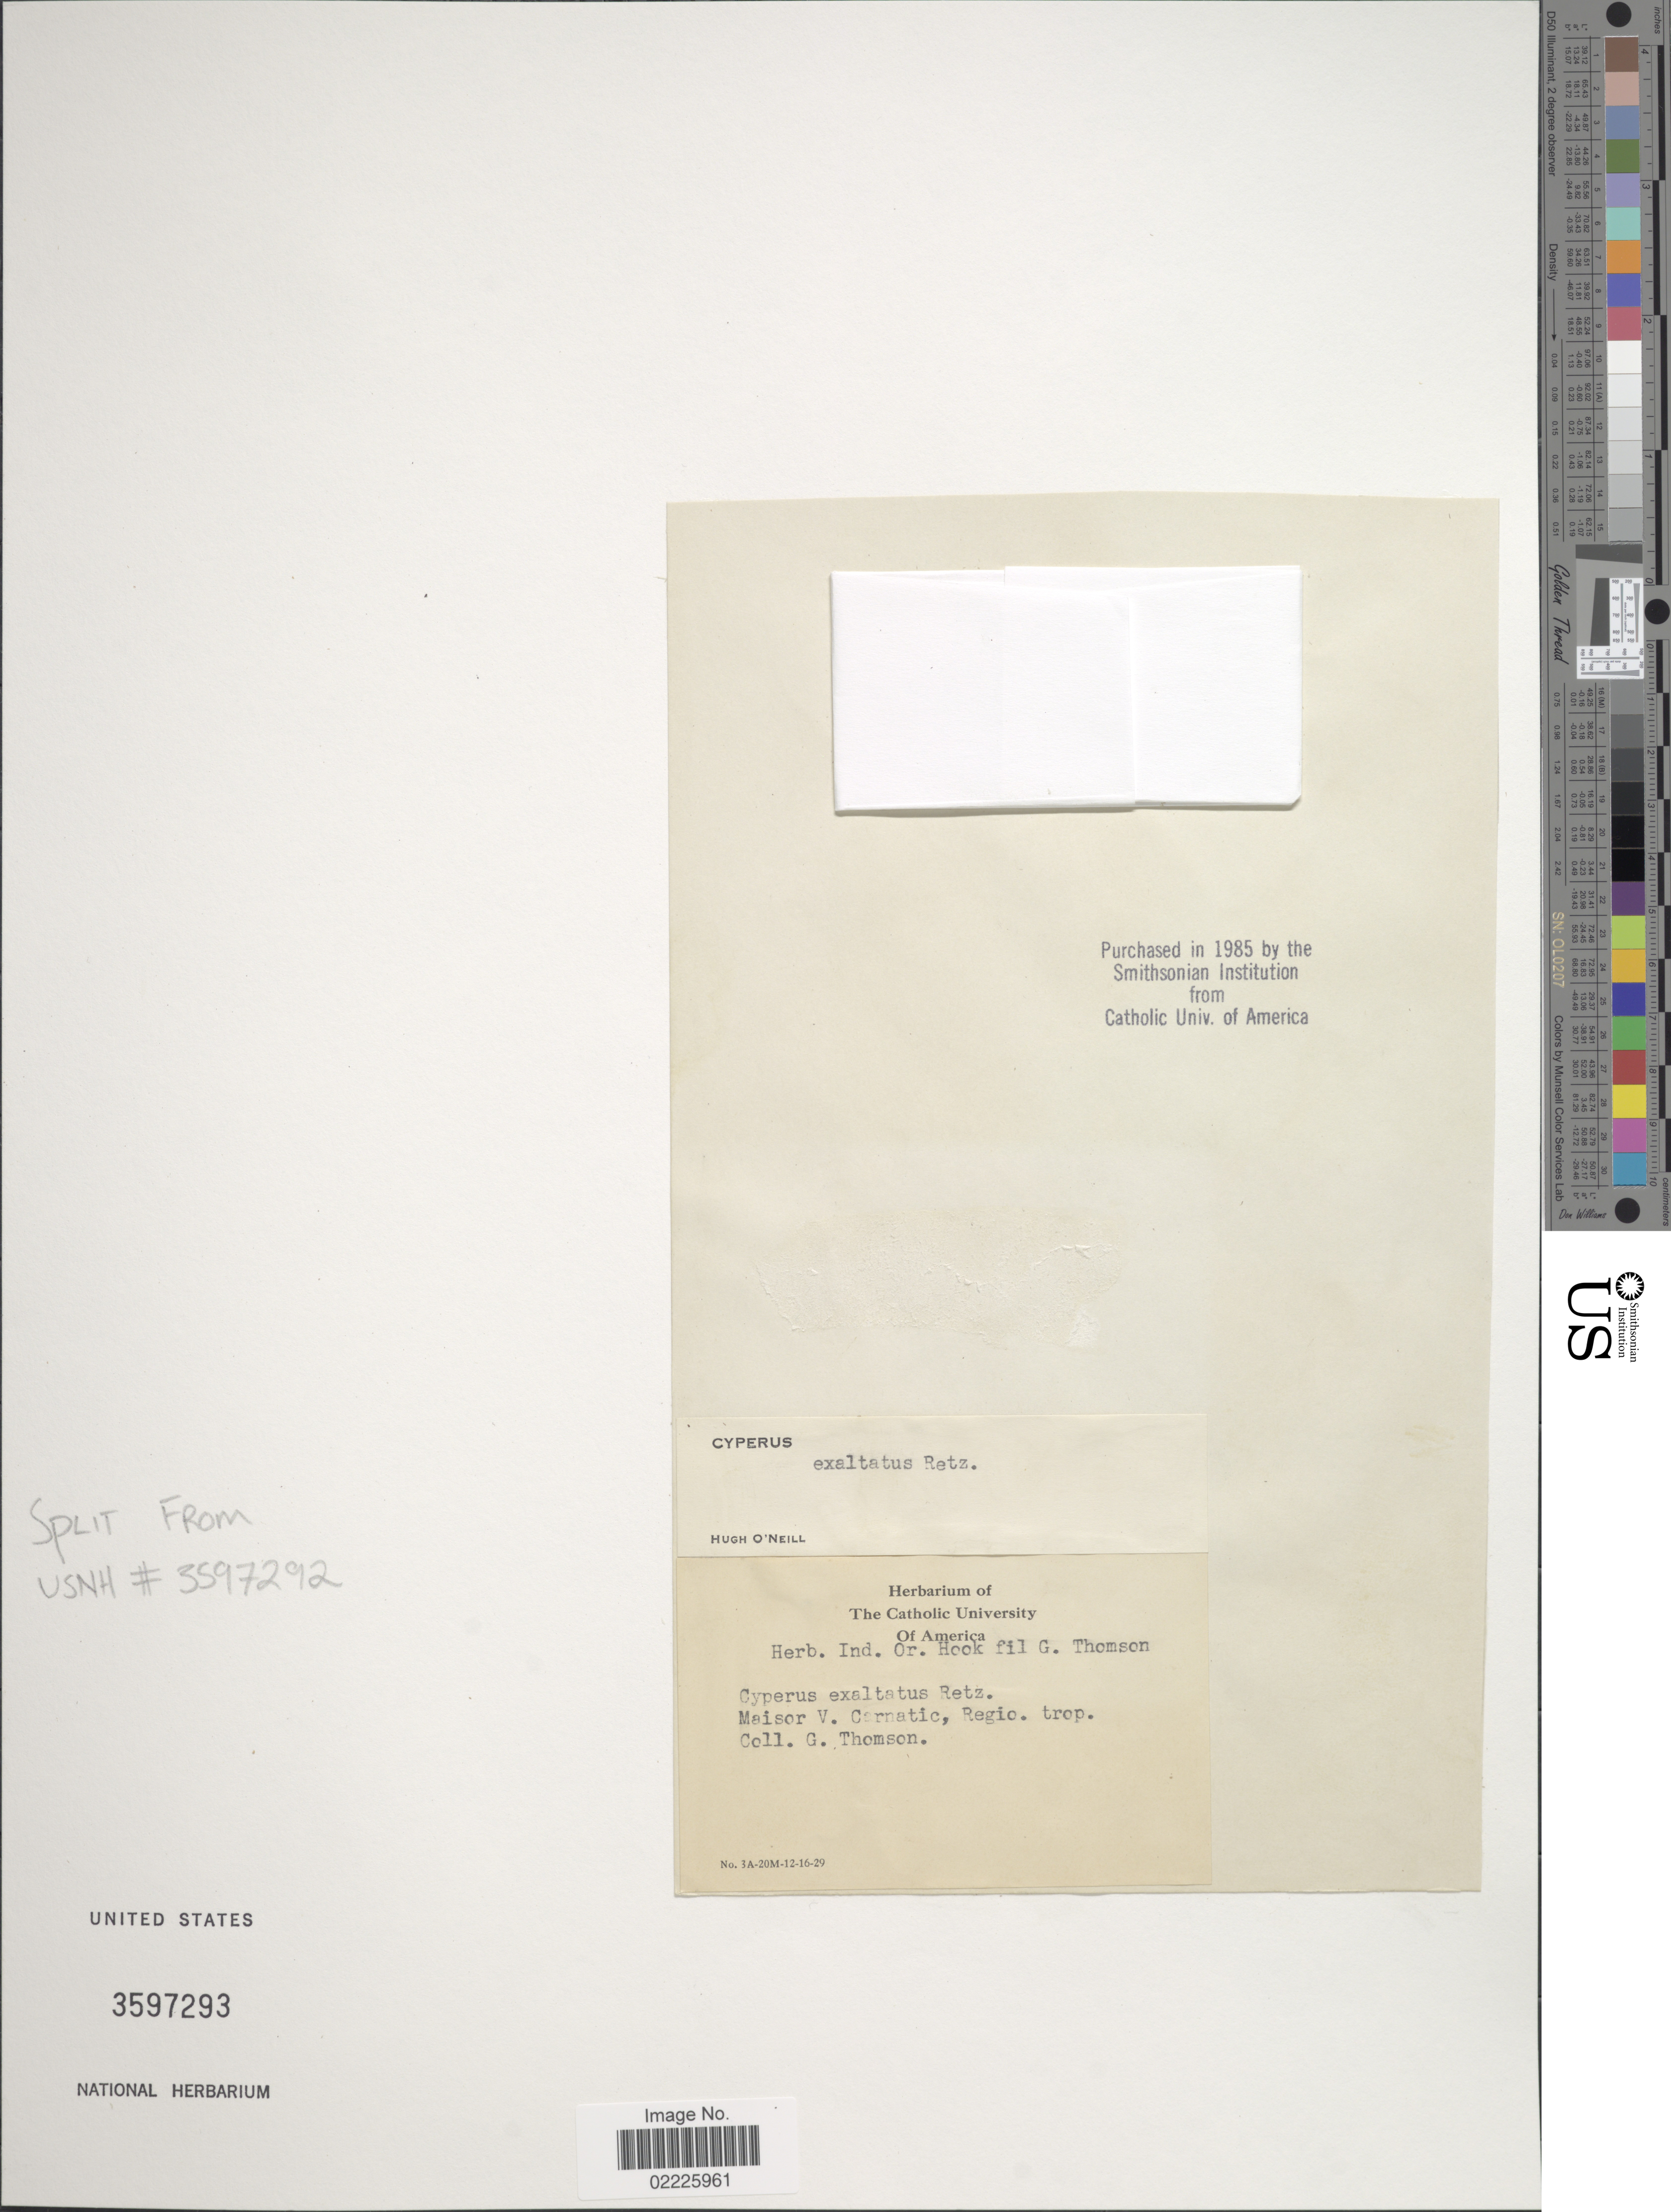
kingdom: Plantae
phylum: Tracheophyta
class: Liliopsida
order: Poales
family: Cyperaceae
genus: Cyperus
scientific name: Cyperus exaltatus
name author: Retz.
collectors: G. Thomson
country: India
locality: Maisor & Carnatic, Regio trop.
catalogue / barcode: US 3597293